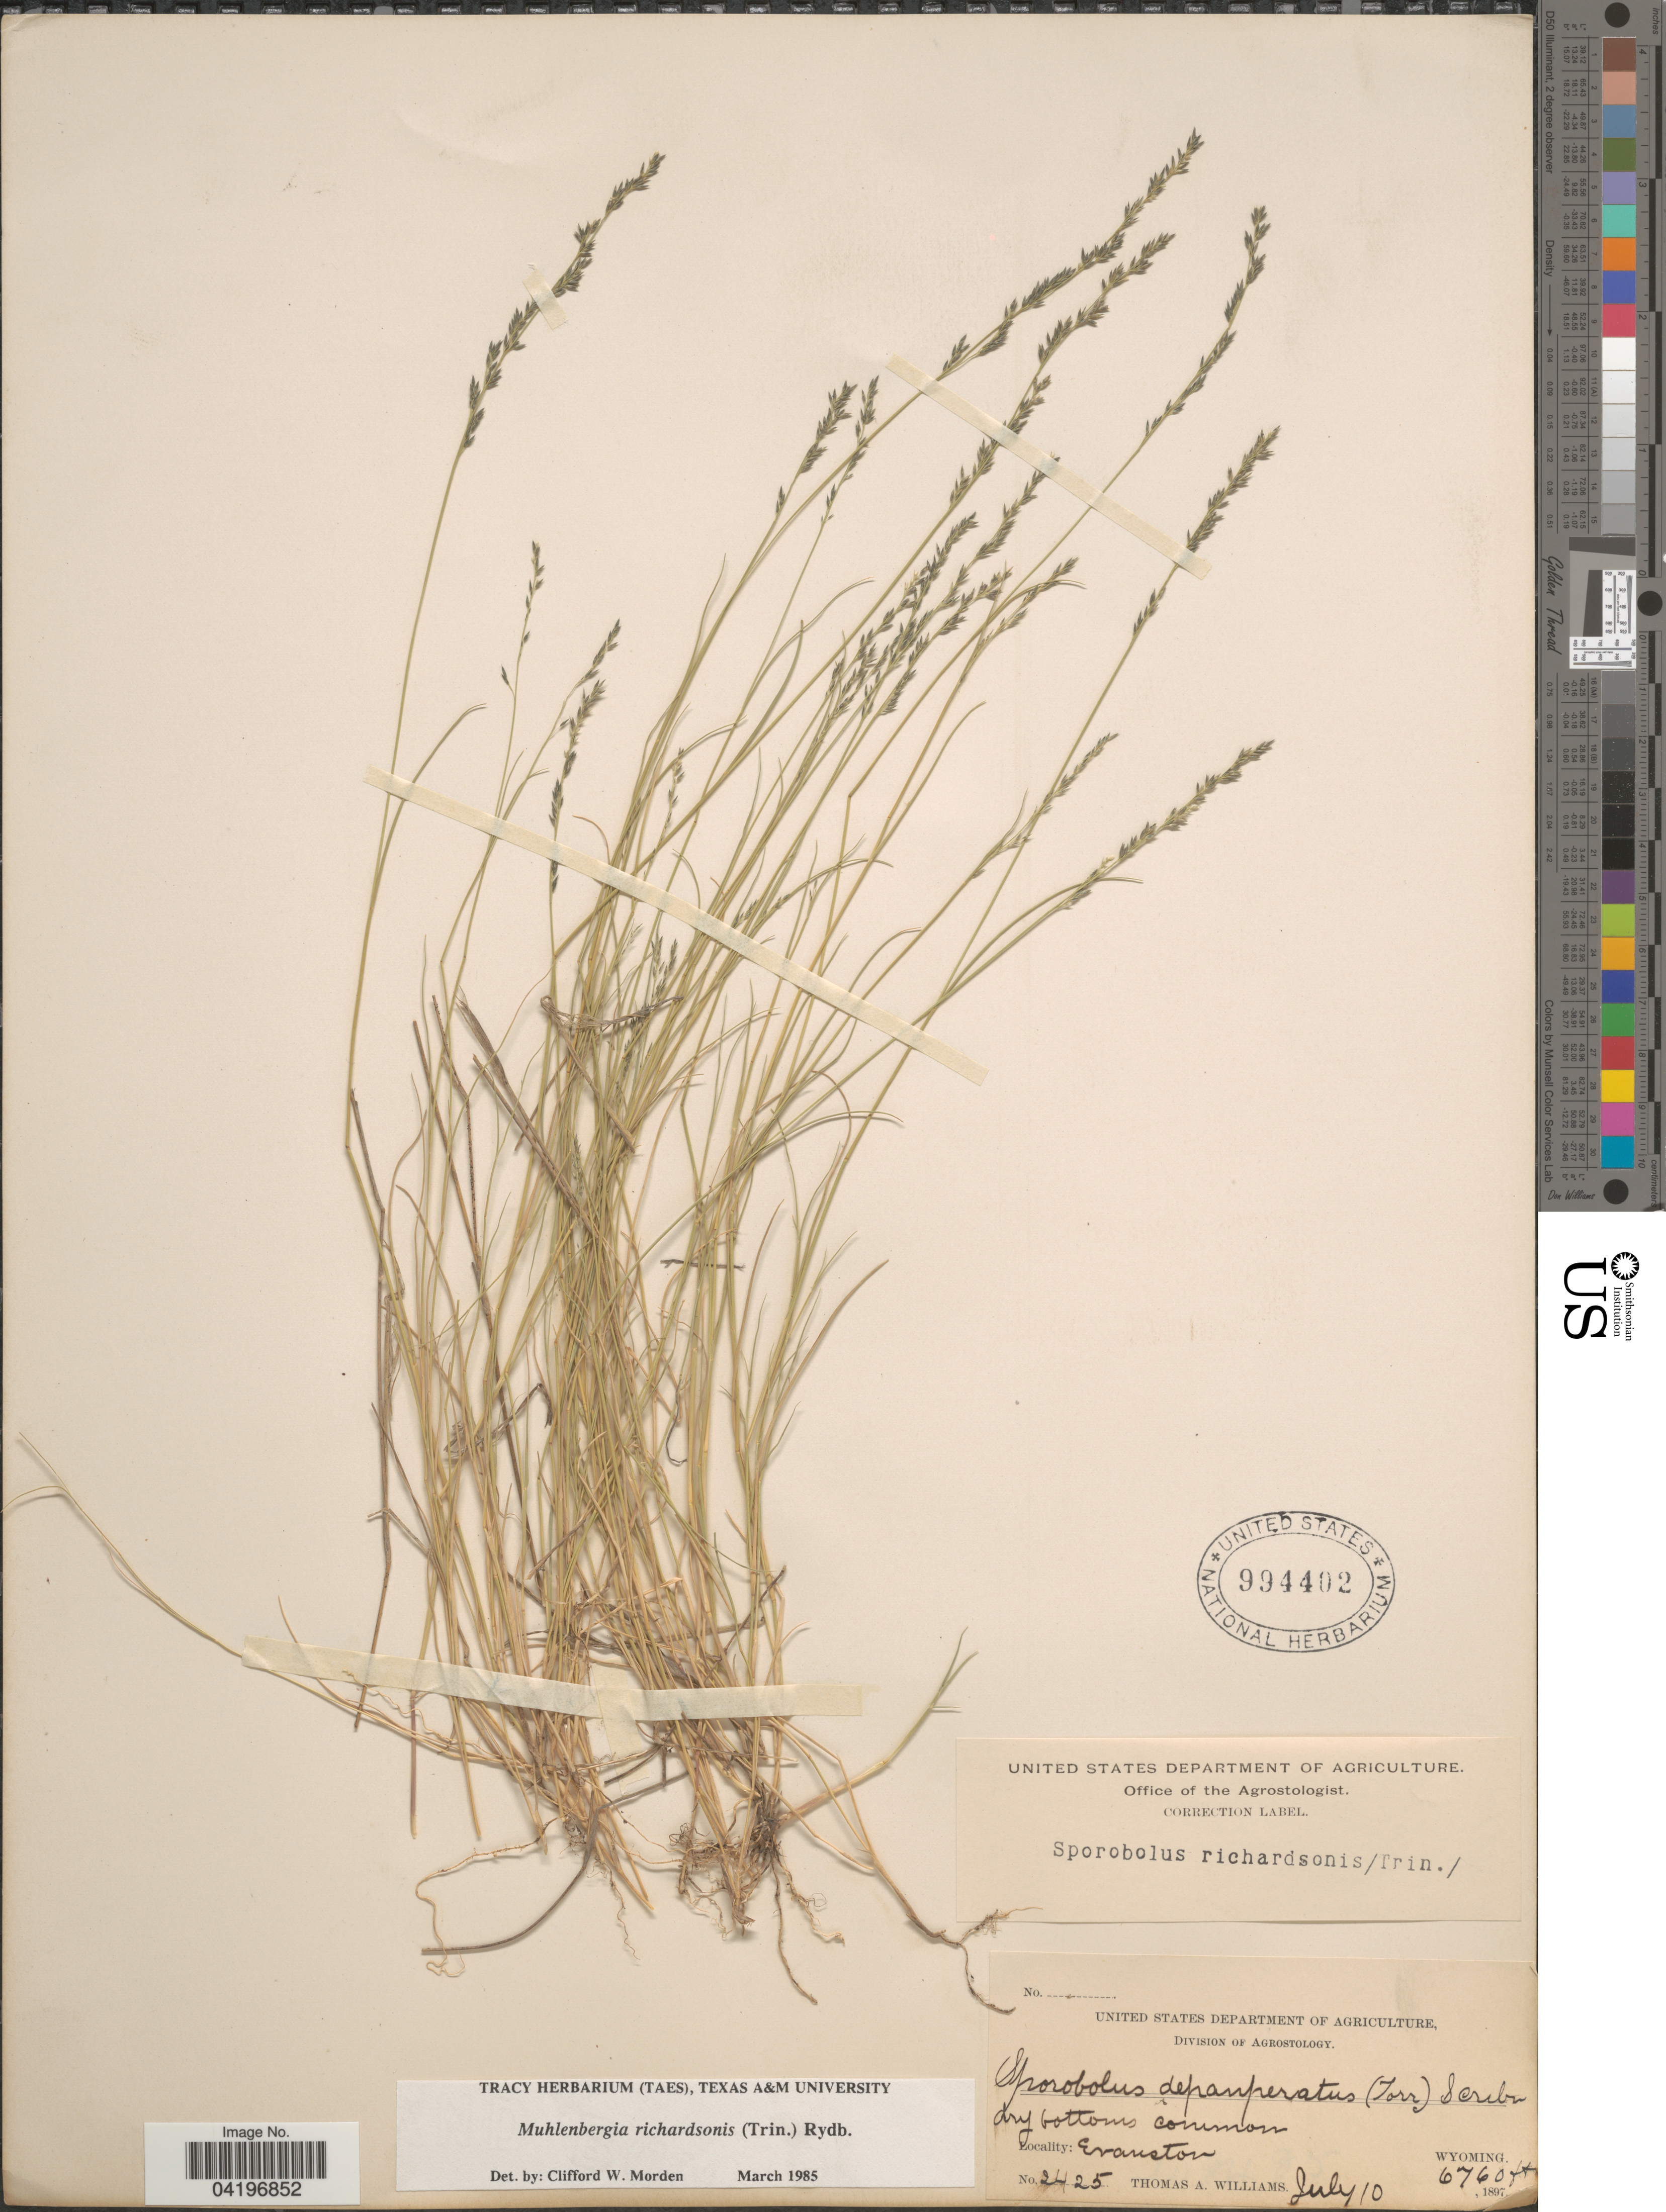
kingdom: Plantae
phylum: Tracheophyta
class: Liliopsida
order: Poales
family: Poaceae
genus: Muhlenbergia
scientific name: Muhlenbergia richardsonis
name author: (Trin.) Rydb.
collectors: T. A. Williams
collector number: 2425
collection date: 1897-07-10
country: United States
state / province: Wyoming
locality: Evanston.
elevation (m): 2060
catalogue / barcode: US 994402